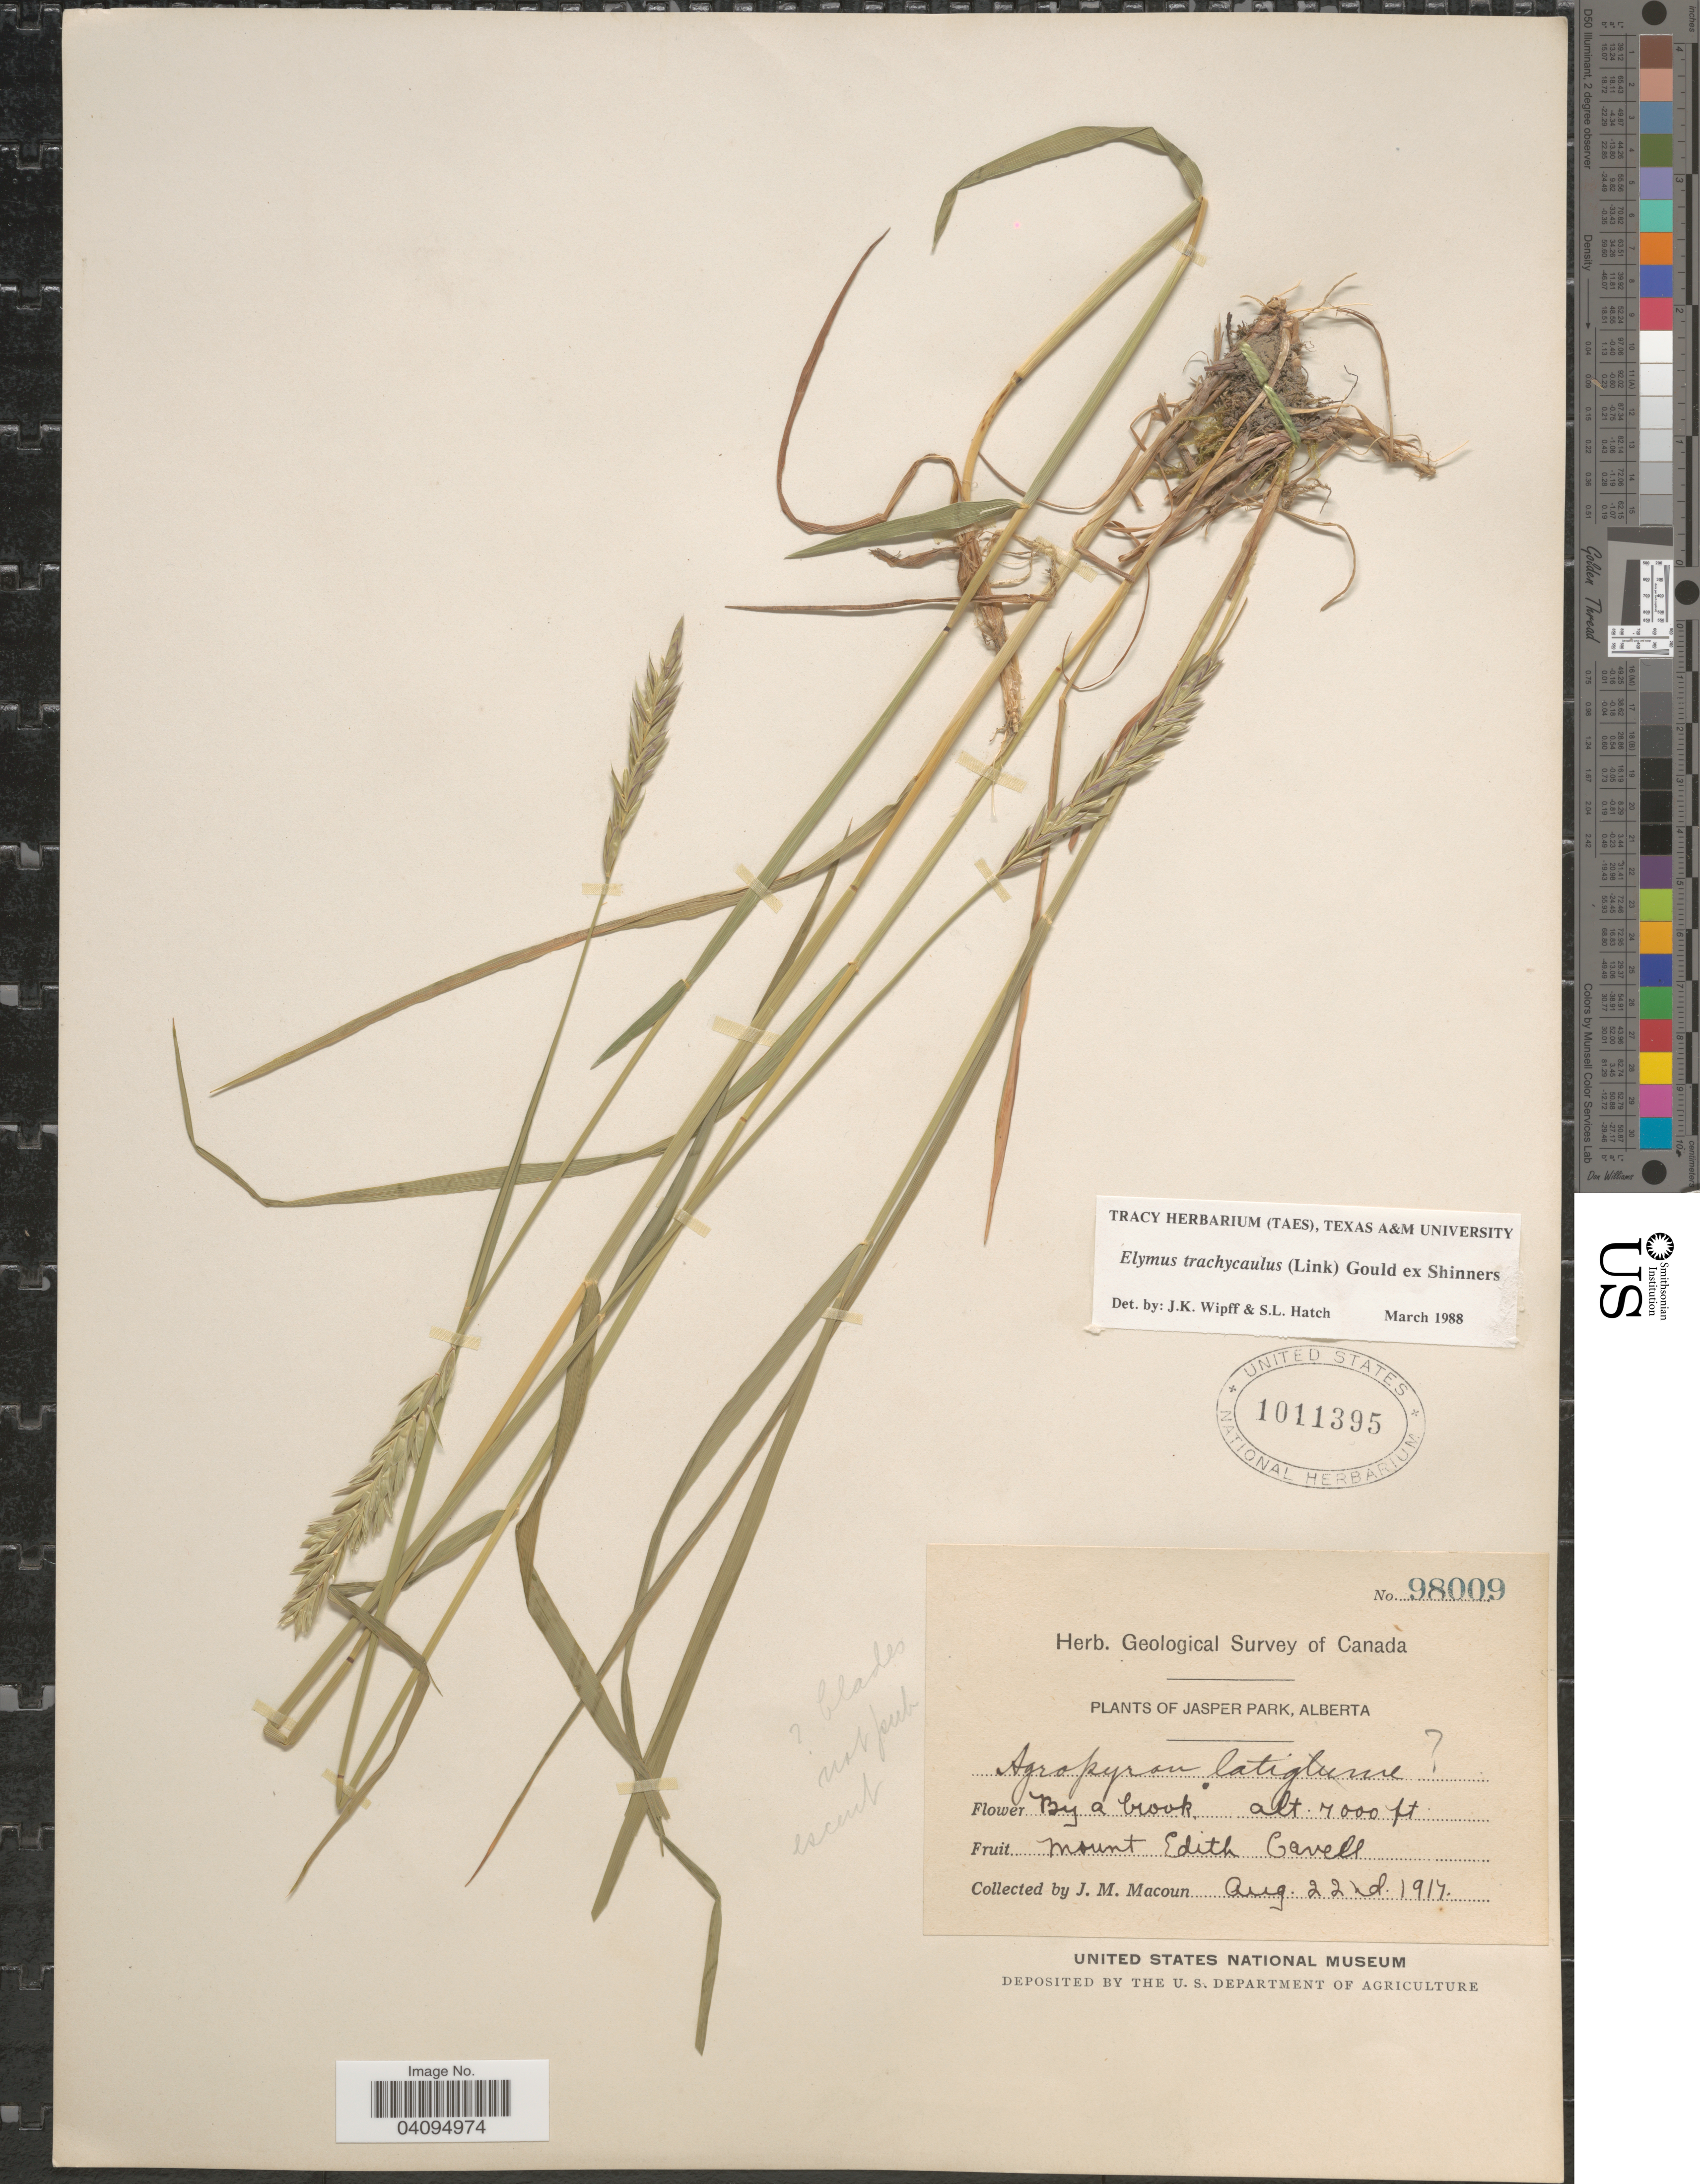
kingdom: Plantae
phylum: Tracheophyta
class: Liliopsida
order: Poales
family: Poaceae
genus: Elymus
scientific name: Elymus trachycaulus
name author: (Link) Gould ex Shinners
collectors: J. M. Macoun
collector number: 98009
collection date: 1917-08-22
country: Canada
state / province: Alberta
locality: Geological Survey of Canada. Jasper Park. Mount Edith Cavell.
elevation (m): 2134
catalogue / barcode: US 1011395